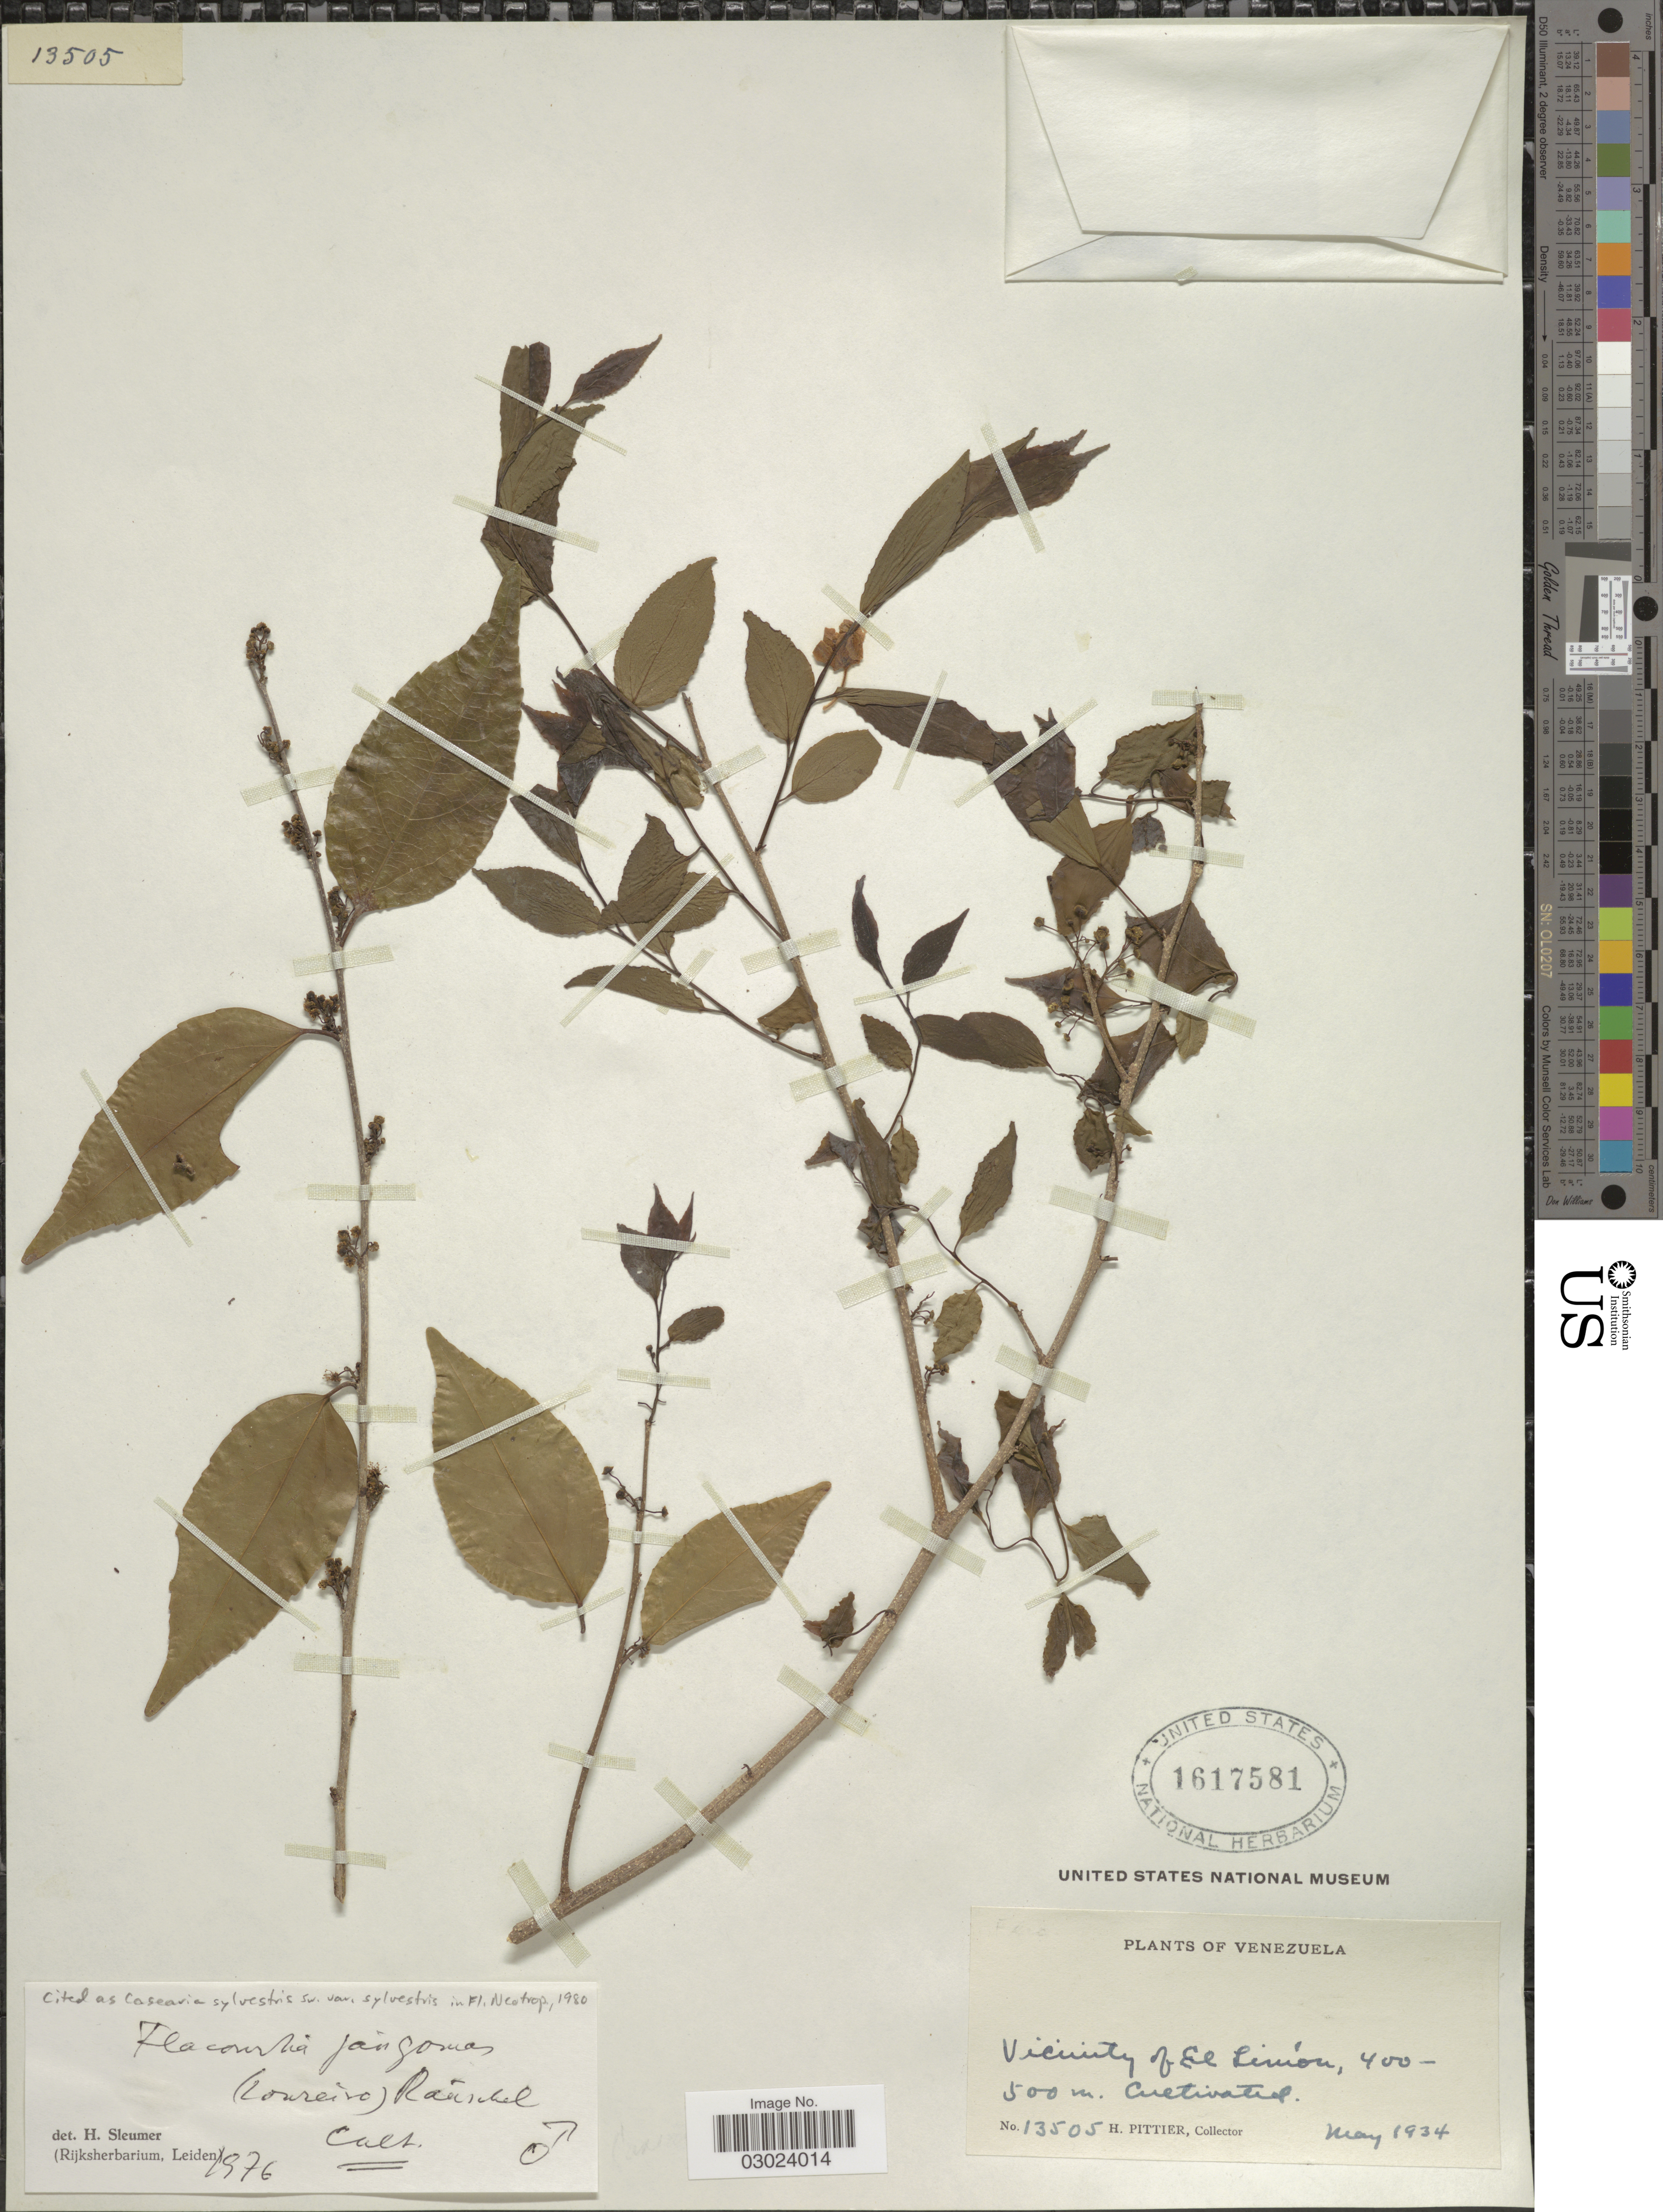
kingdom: Plantae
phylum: Tracheophyta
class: Magnoliopsida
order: Malpighiales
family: Salicaceae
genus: Flacourtia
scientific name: Flacourtia jangomas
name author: (Lour.) Raeusch.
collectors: H. F. Pittier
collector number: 13505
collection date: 1934-05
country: Venezuela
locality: Vicinity of El Limón.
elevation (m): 400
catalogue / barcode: US 1617581